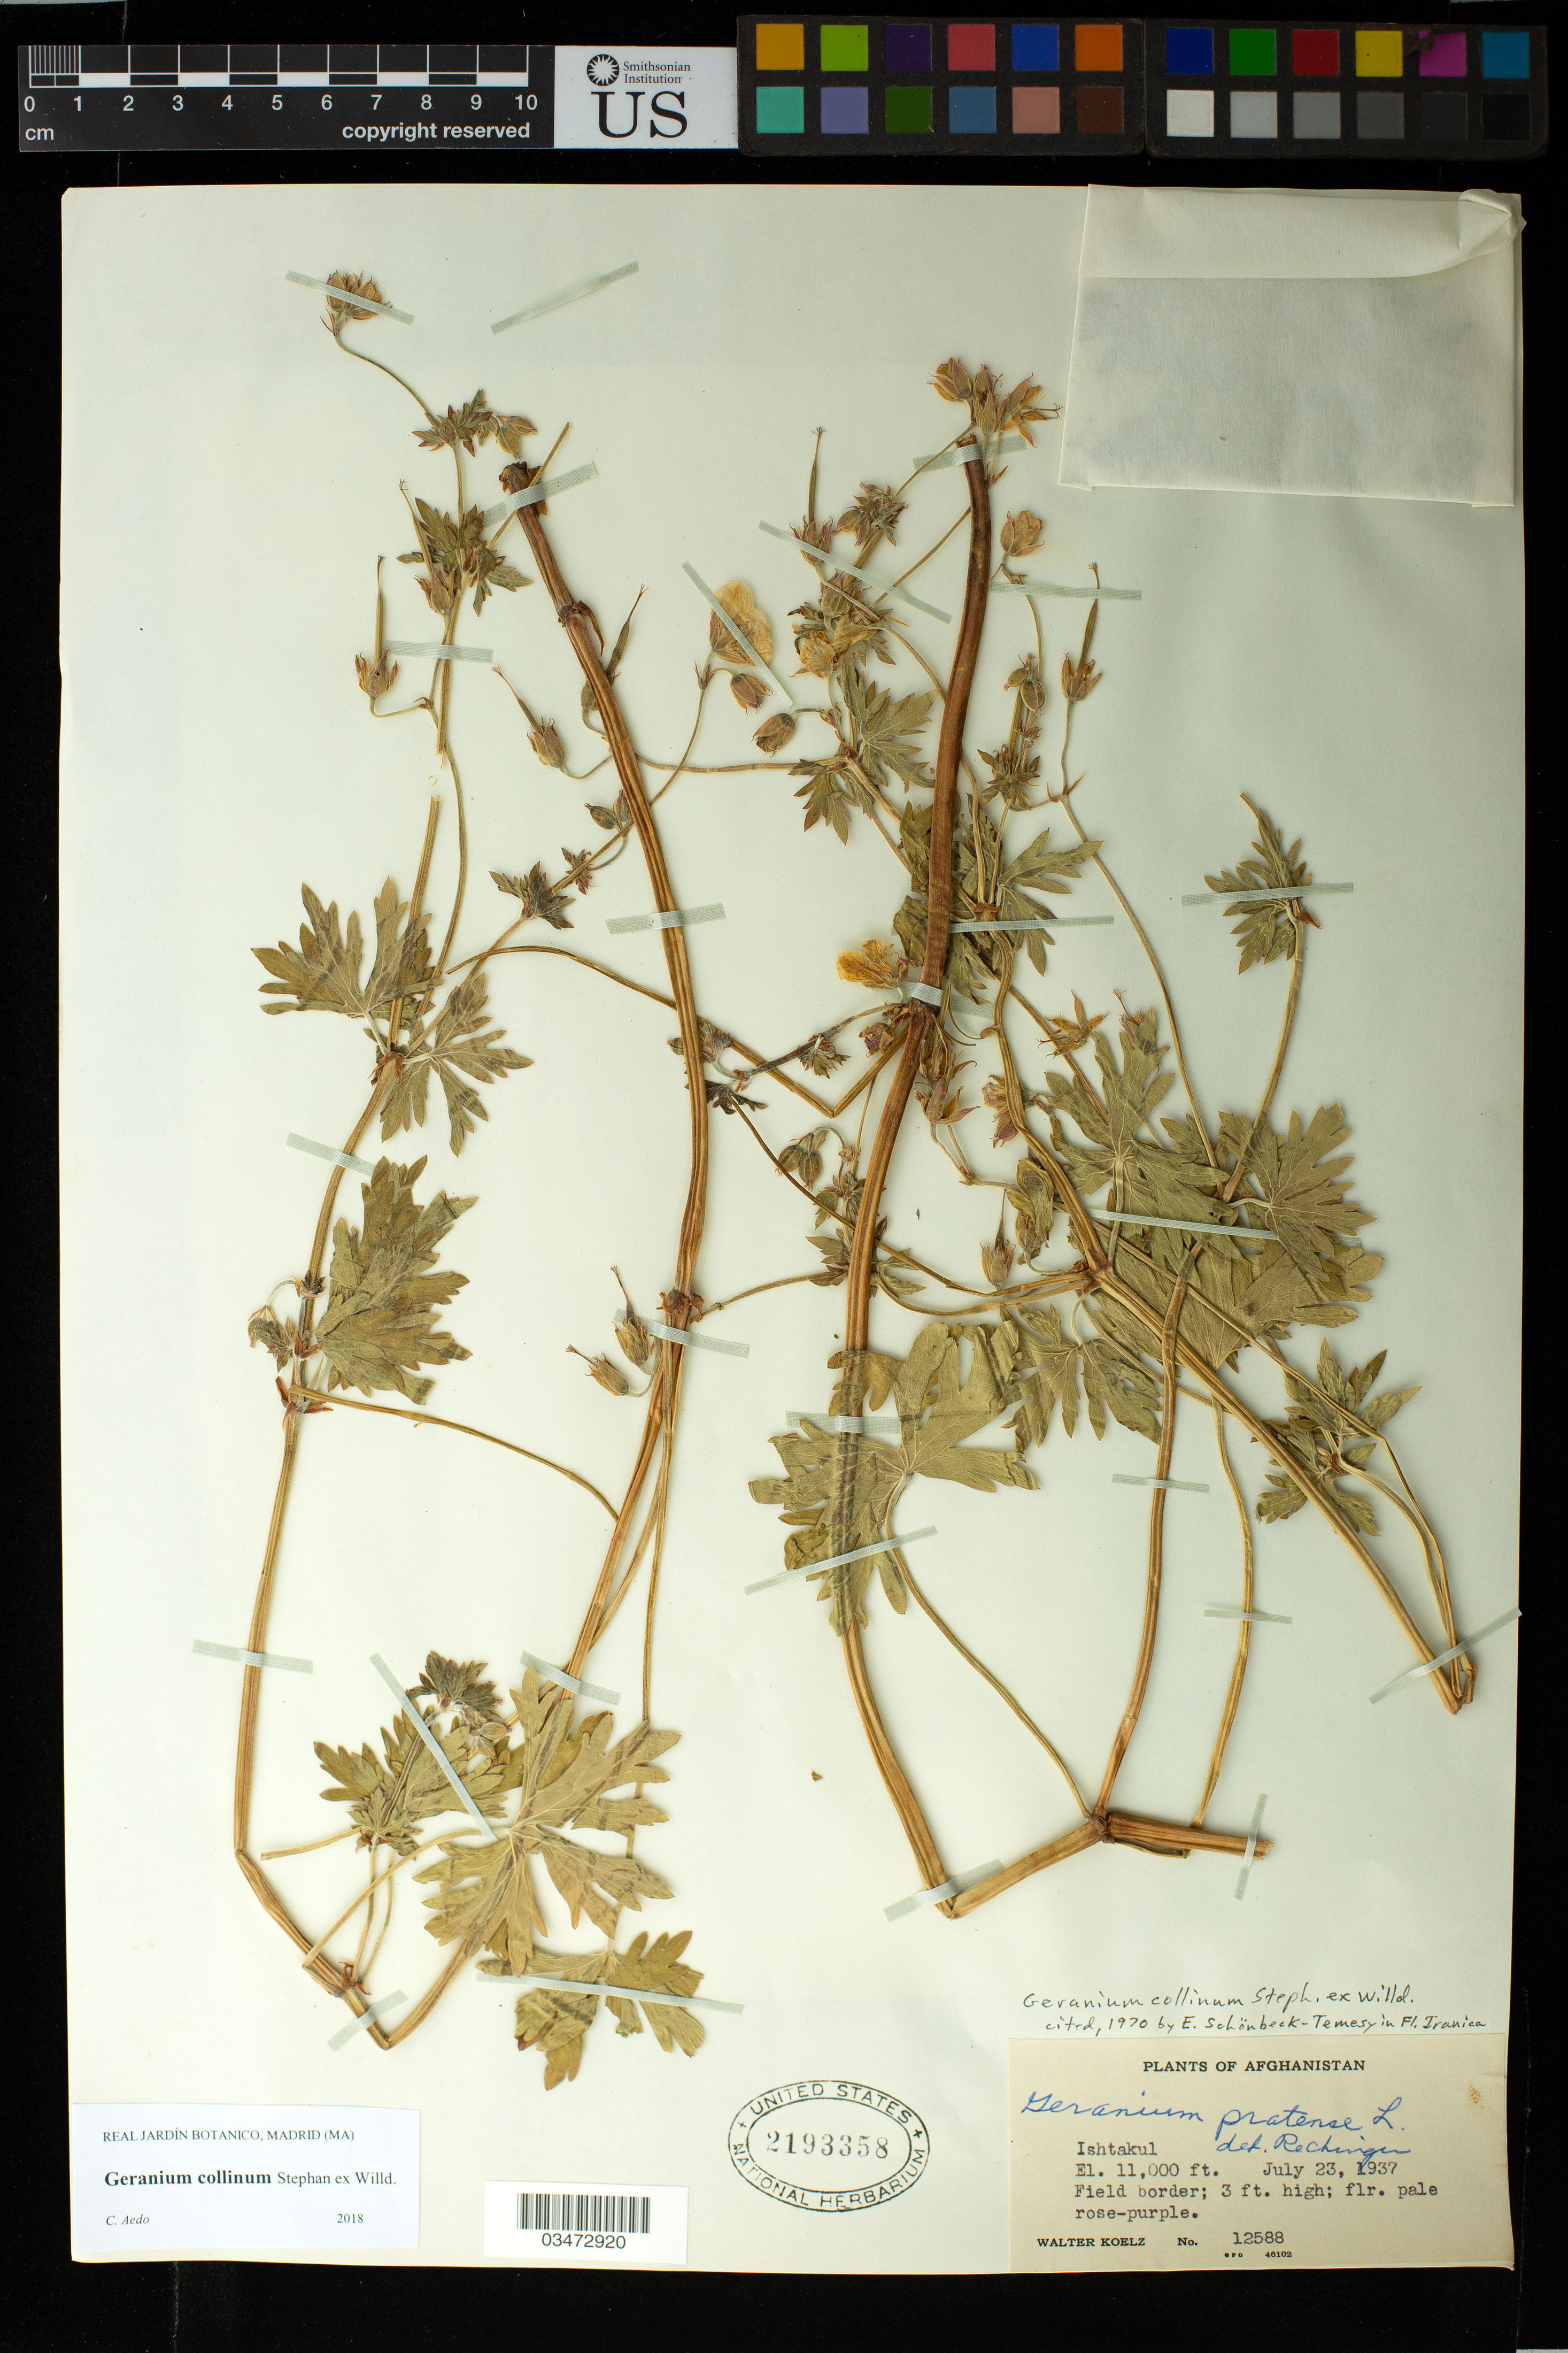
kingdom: Plantae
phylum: Tracheophyta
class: Magnoliopsida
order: Geraniales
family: Geraniaceae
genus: Geranium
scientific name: Geranium collinum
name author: Stephan ex Willd.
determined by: Aedo, C.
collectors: W. N. Koelz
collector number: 12588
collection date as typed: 23 Jul 1937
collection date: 1937-07-23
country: Afghanistan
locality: Isthakul.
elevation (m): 3353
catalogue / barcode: US 2193358